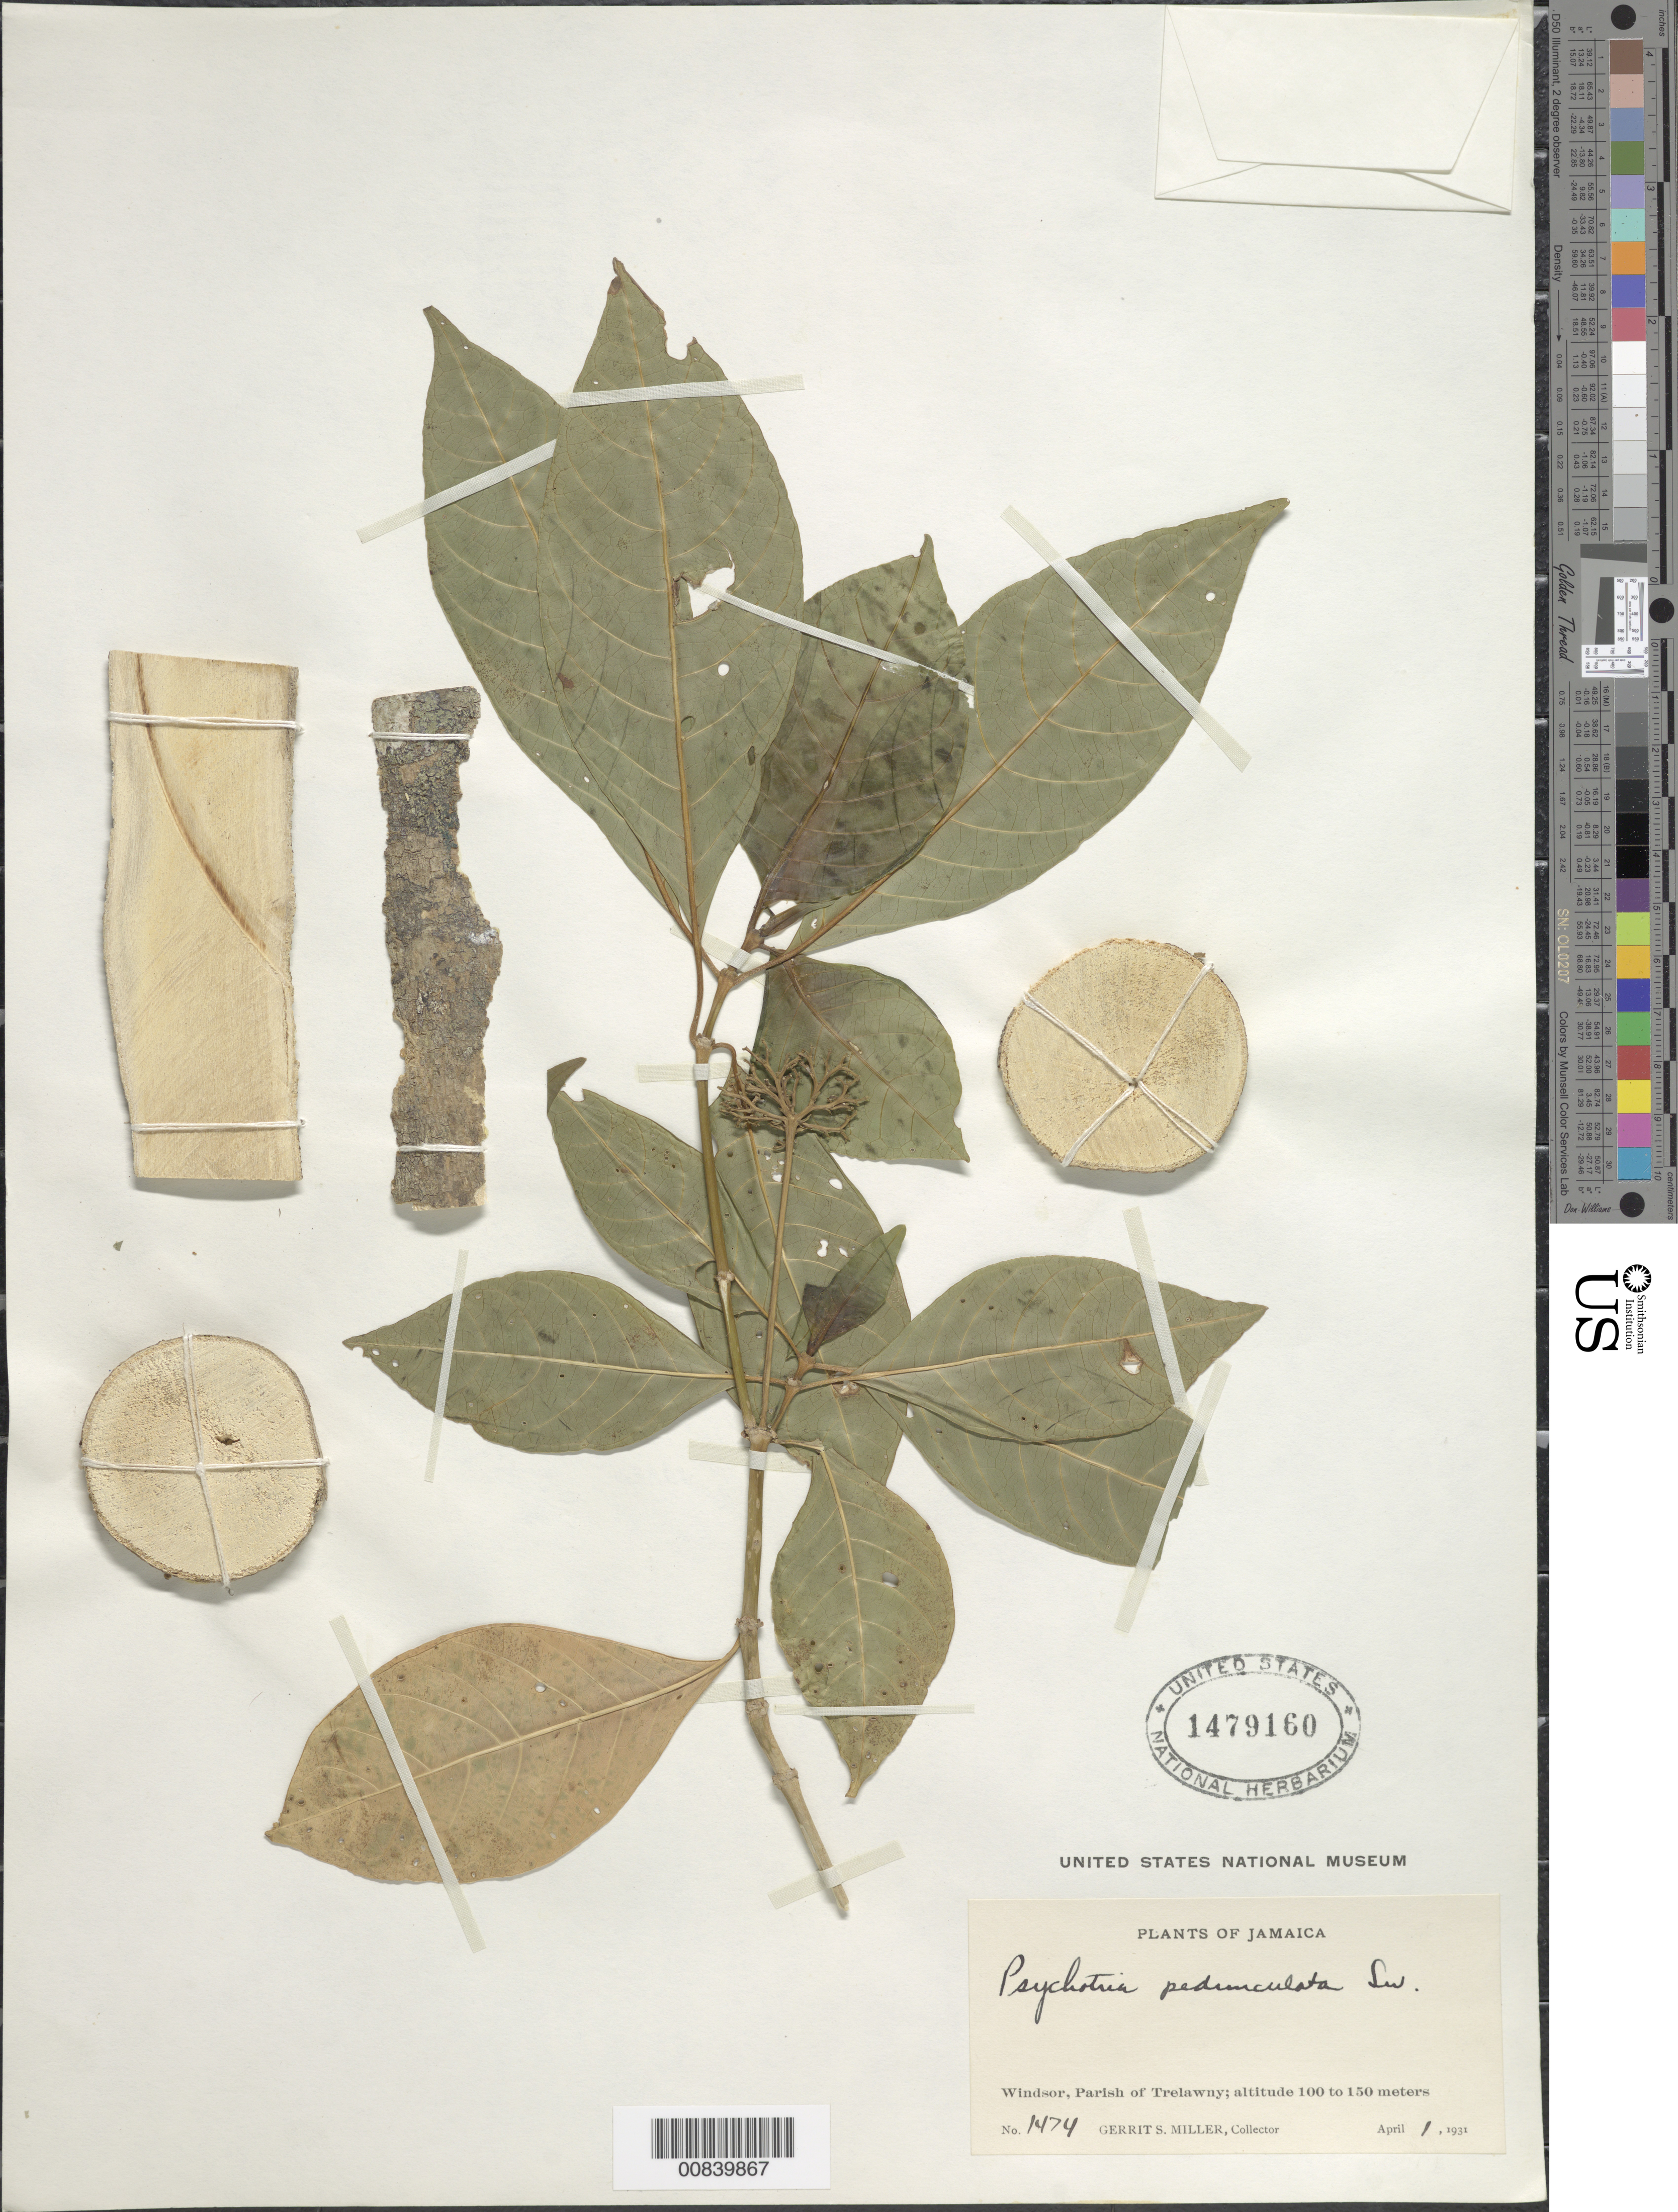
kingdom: Plantae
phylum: Tracheophyta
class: Magnoliopsida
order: Gentianales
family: Rubiaceae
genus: Psychotria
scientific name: Psychotria pendunculata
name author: Sw.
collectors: G. S. Miller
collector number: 1474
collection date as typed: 01 Apr 1931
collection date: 1931-04-01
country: Jamaica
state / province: Trelawny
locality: Windsor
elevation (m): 100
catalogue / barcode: US 1479160